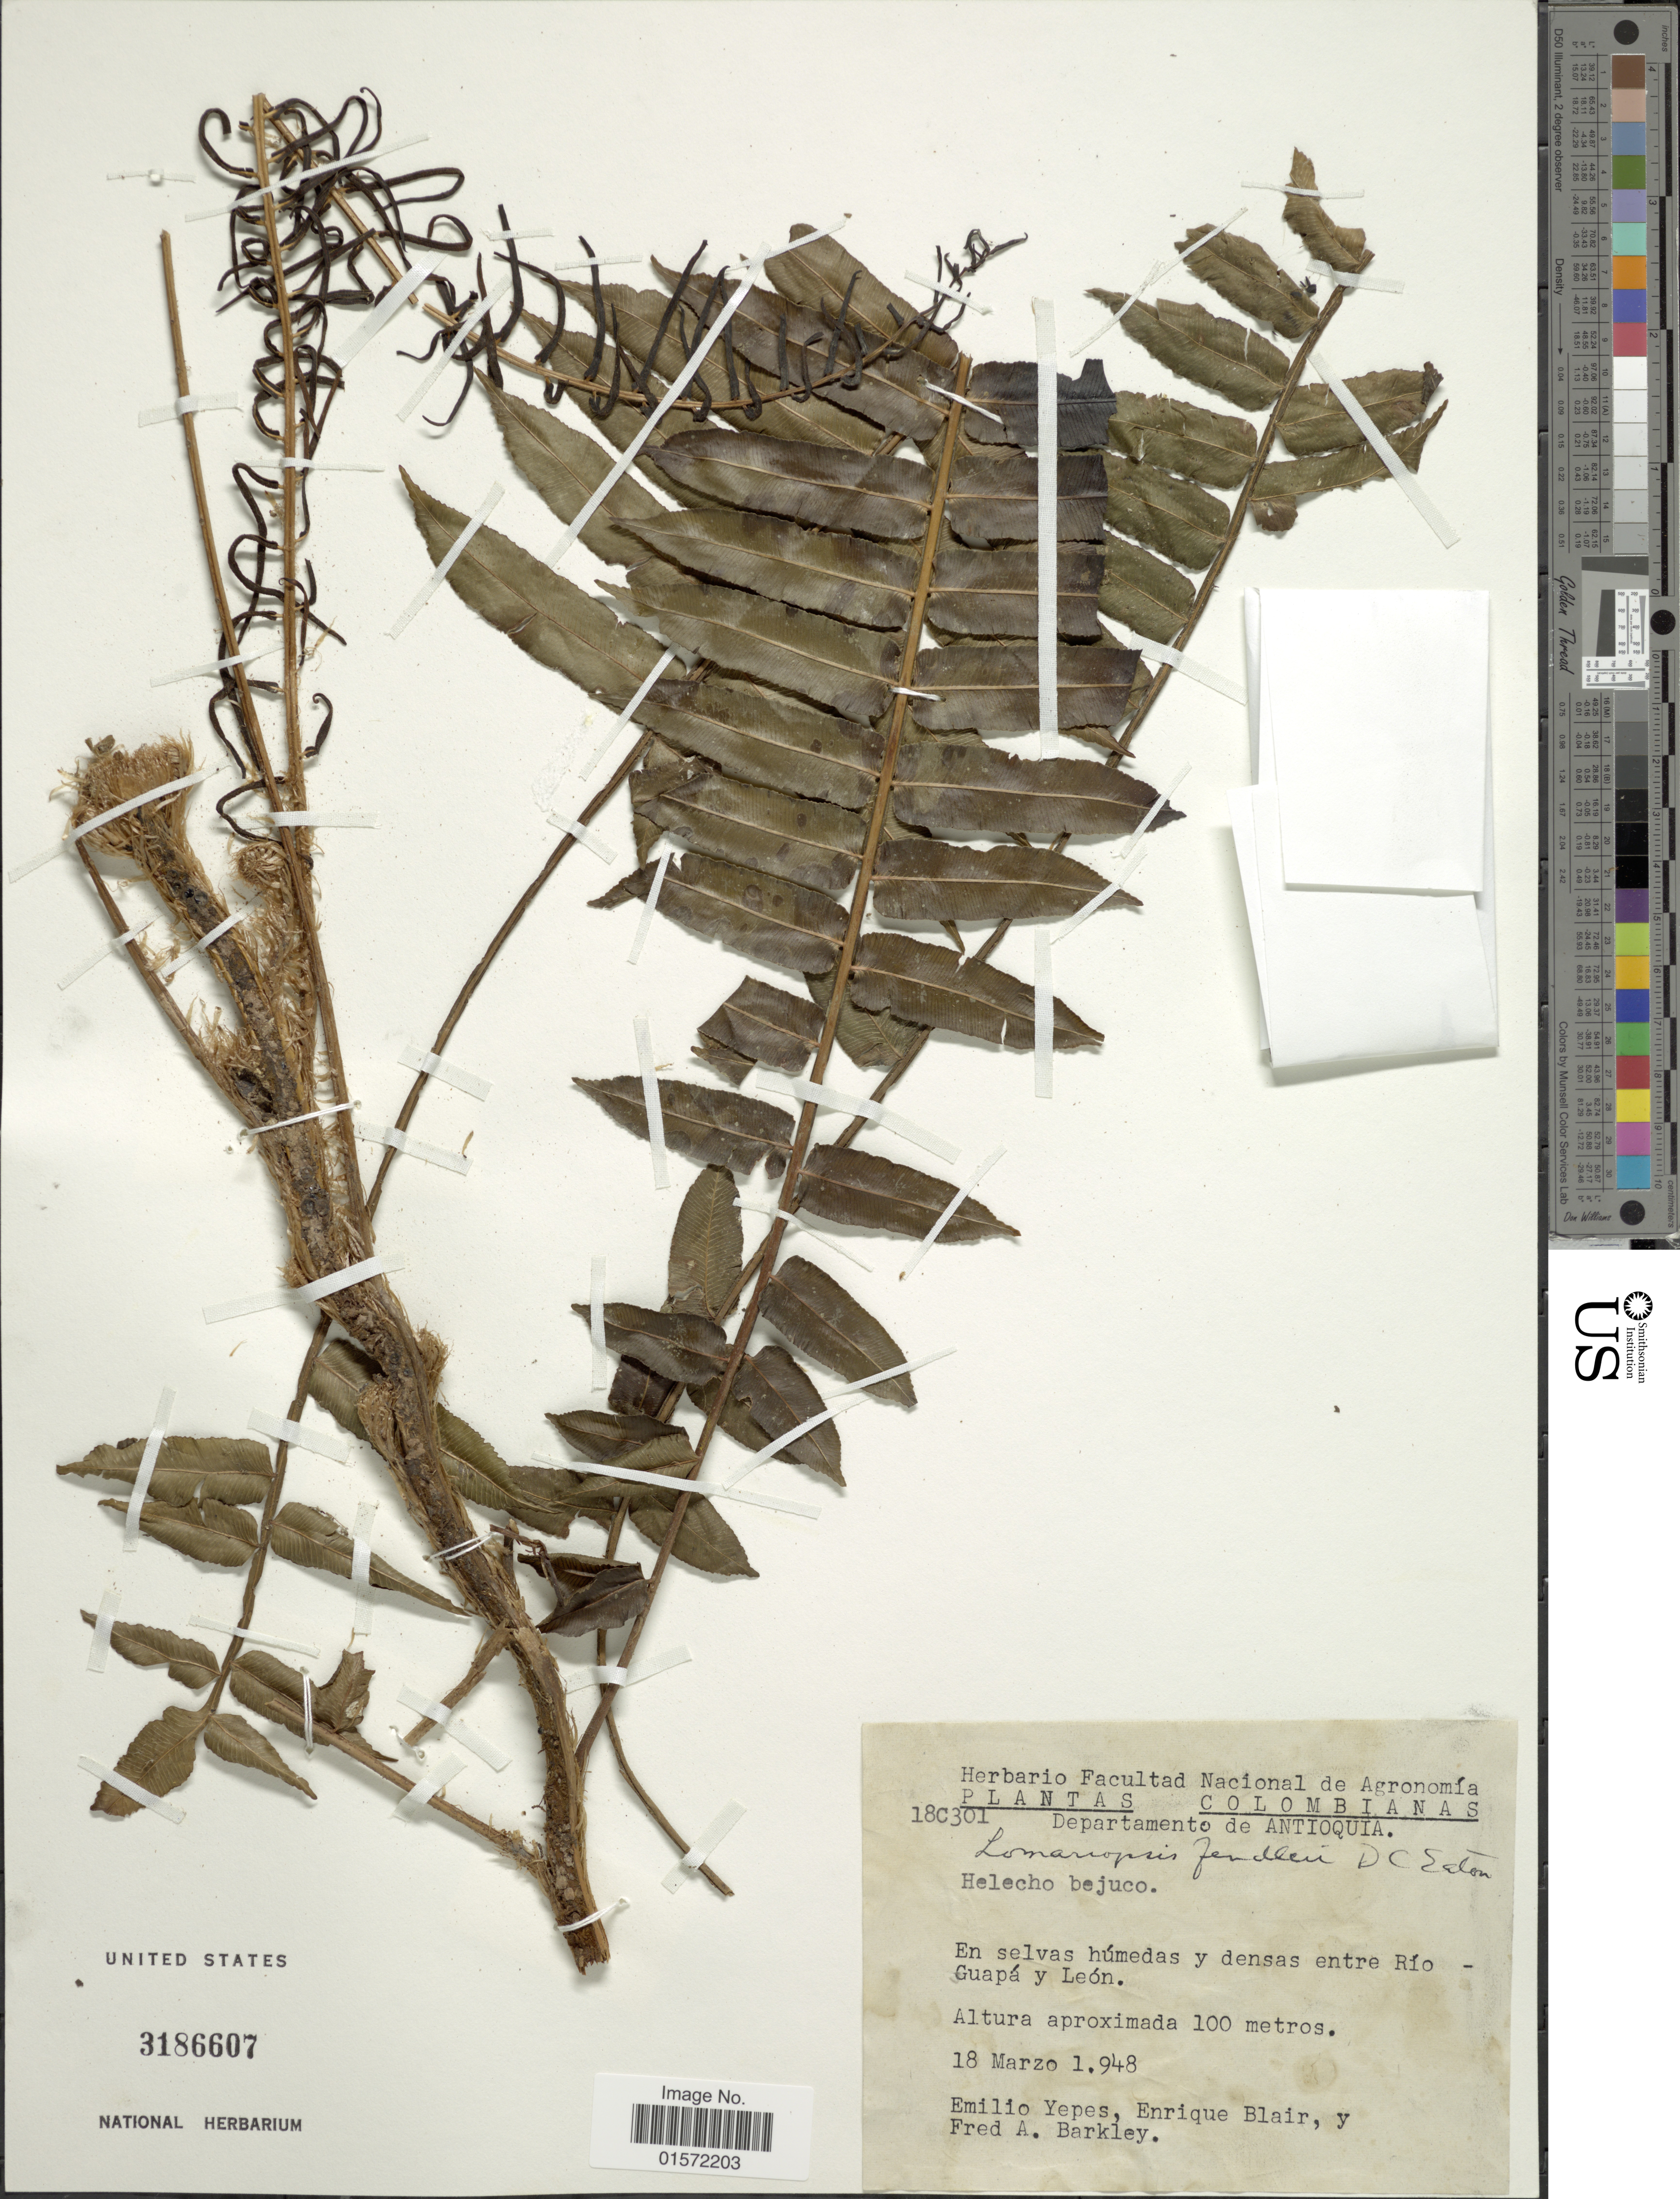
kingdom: Plantae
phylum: Tracheophyta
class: Polypodiopsida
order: Polypodiales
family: Lomariopsidaceae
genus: Lomariopsis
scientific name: Lomariopsis vestita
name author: E. Fourn.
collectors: E. Yepes, E. Blair & F. A. Barkley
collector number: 18C301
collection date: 1948-03-18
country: Colombia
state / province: Antioquia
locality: En selvas húmedas y densas entre Río Guapá y León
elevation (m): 100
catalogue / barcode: US 3186607